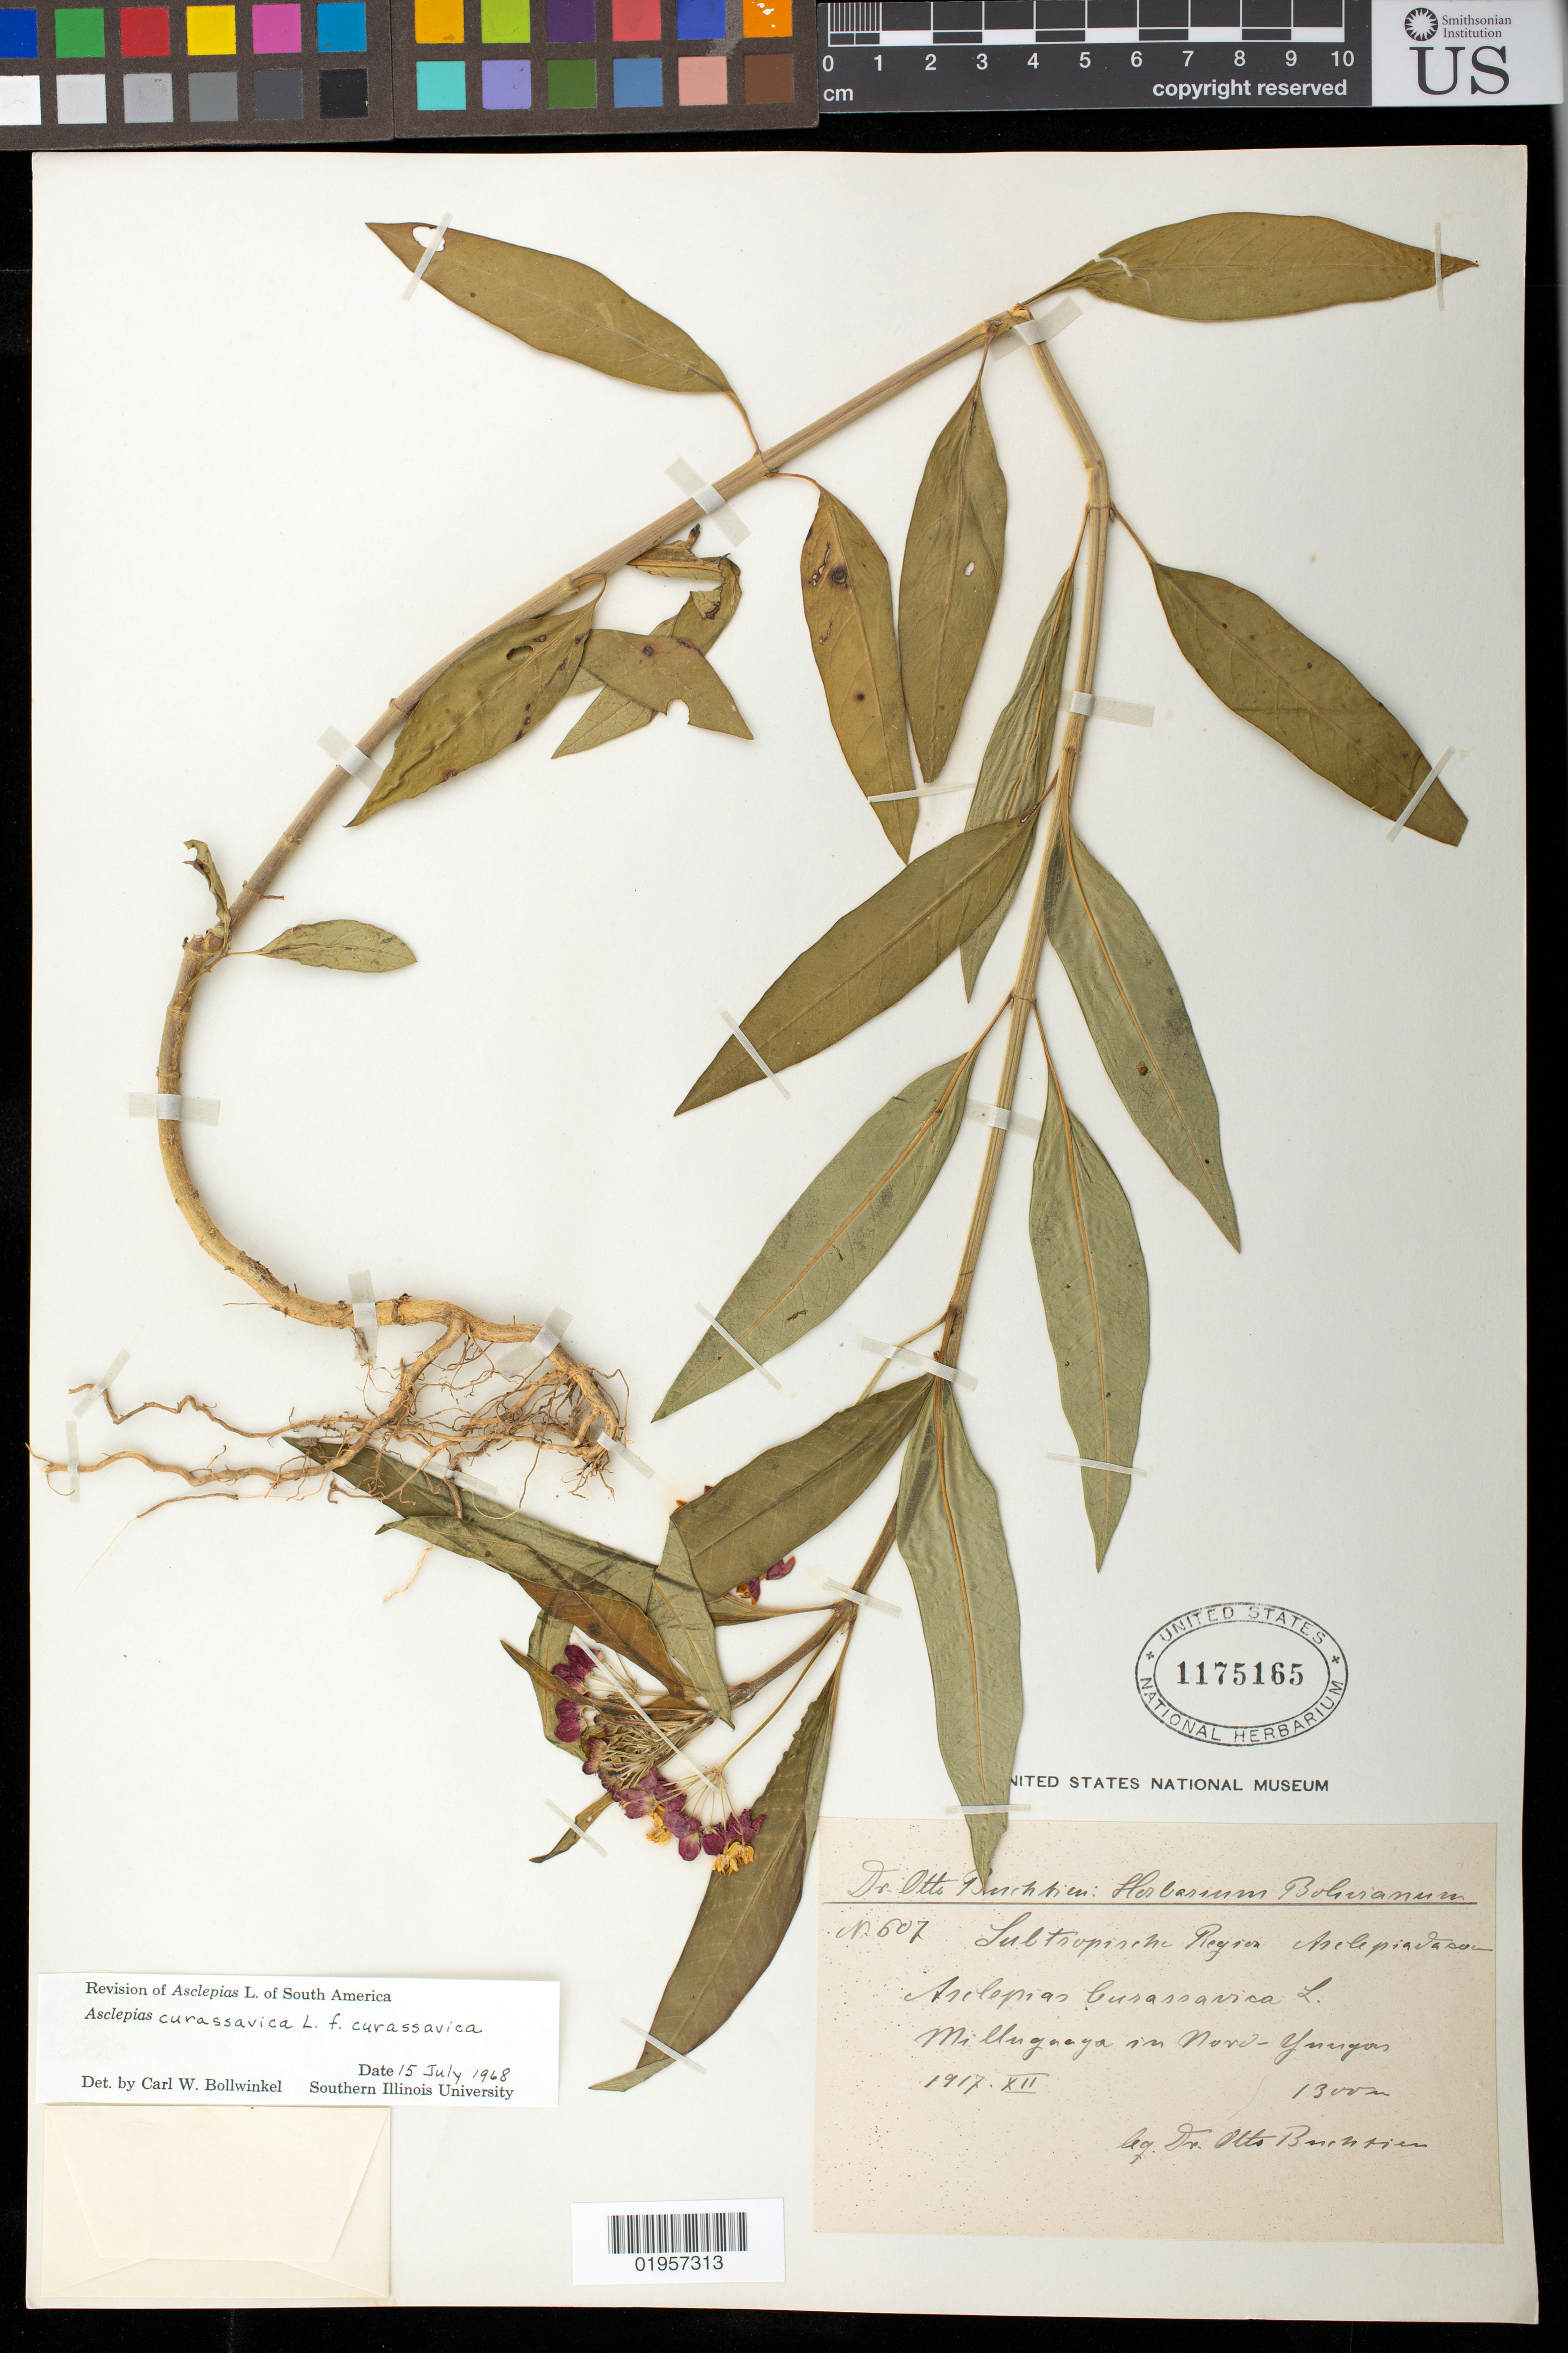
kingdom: Plantae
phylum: Tracheophyta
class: Magnoliopsida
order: Gentianales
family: Apocynaceae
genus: Asclepias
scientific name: Asclepias curassavica f. curassavica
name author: L.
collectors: O. Buchtien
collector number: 607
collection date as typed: Dec 1917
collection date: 1917-12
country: Bolivia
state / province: La Paz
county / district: Nor Yungas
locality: Milluguaya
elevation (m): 1300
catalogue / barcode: US 1175165